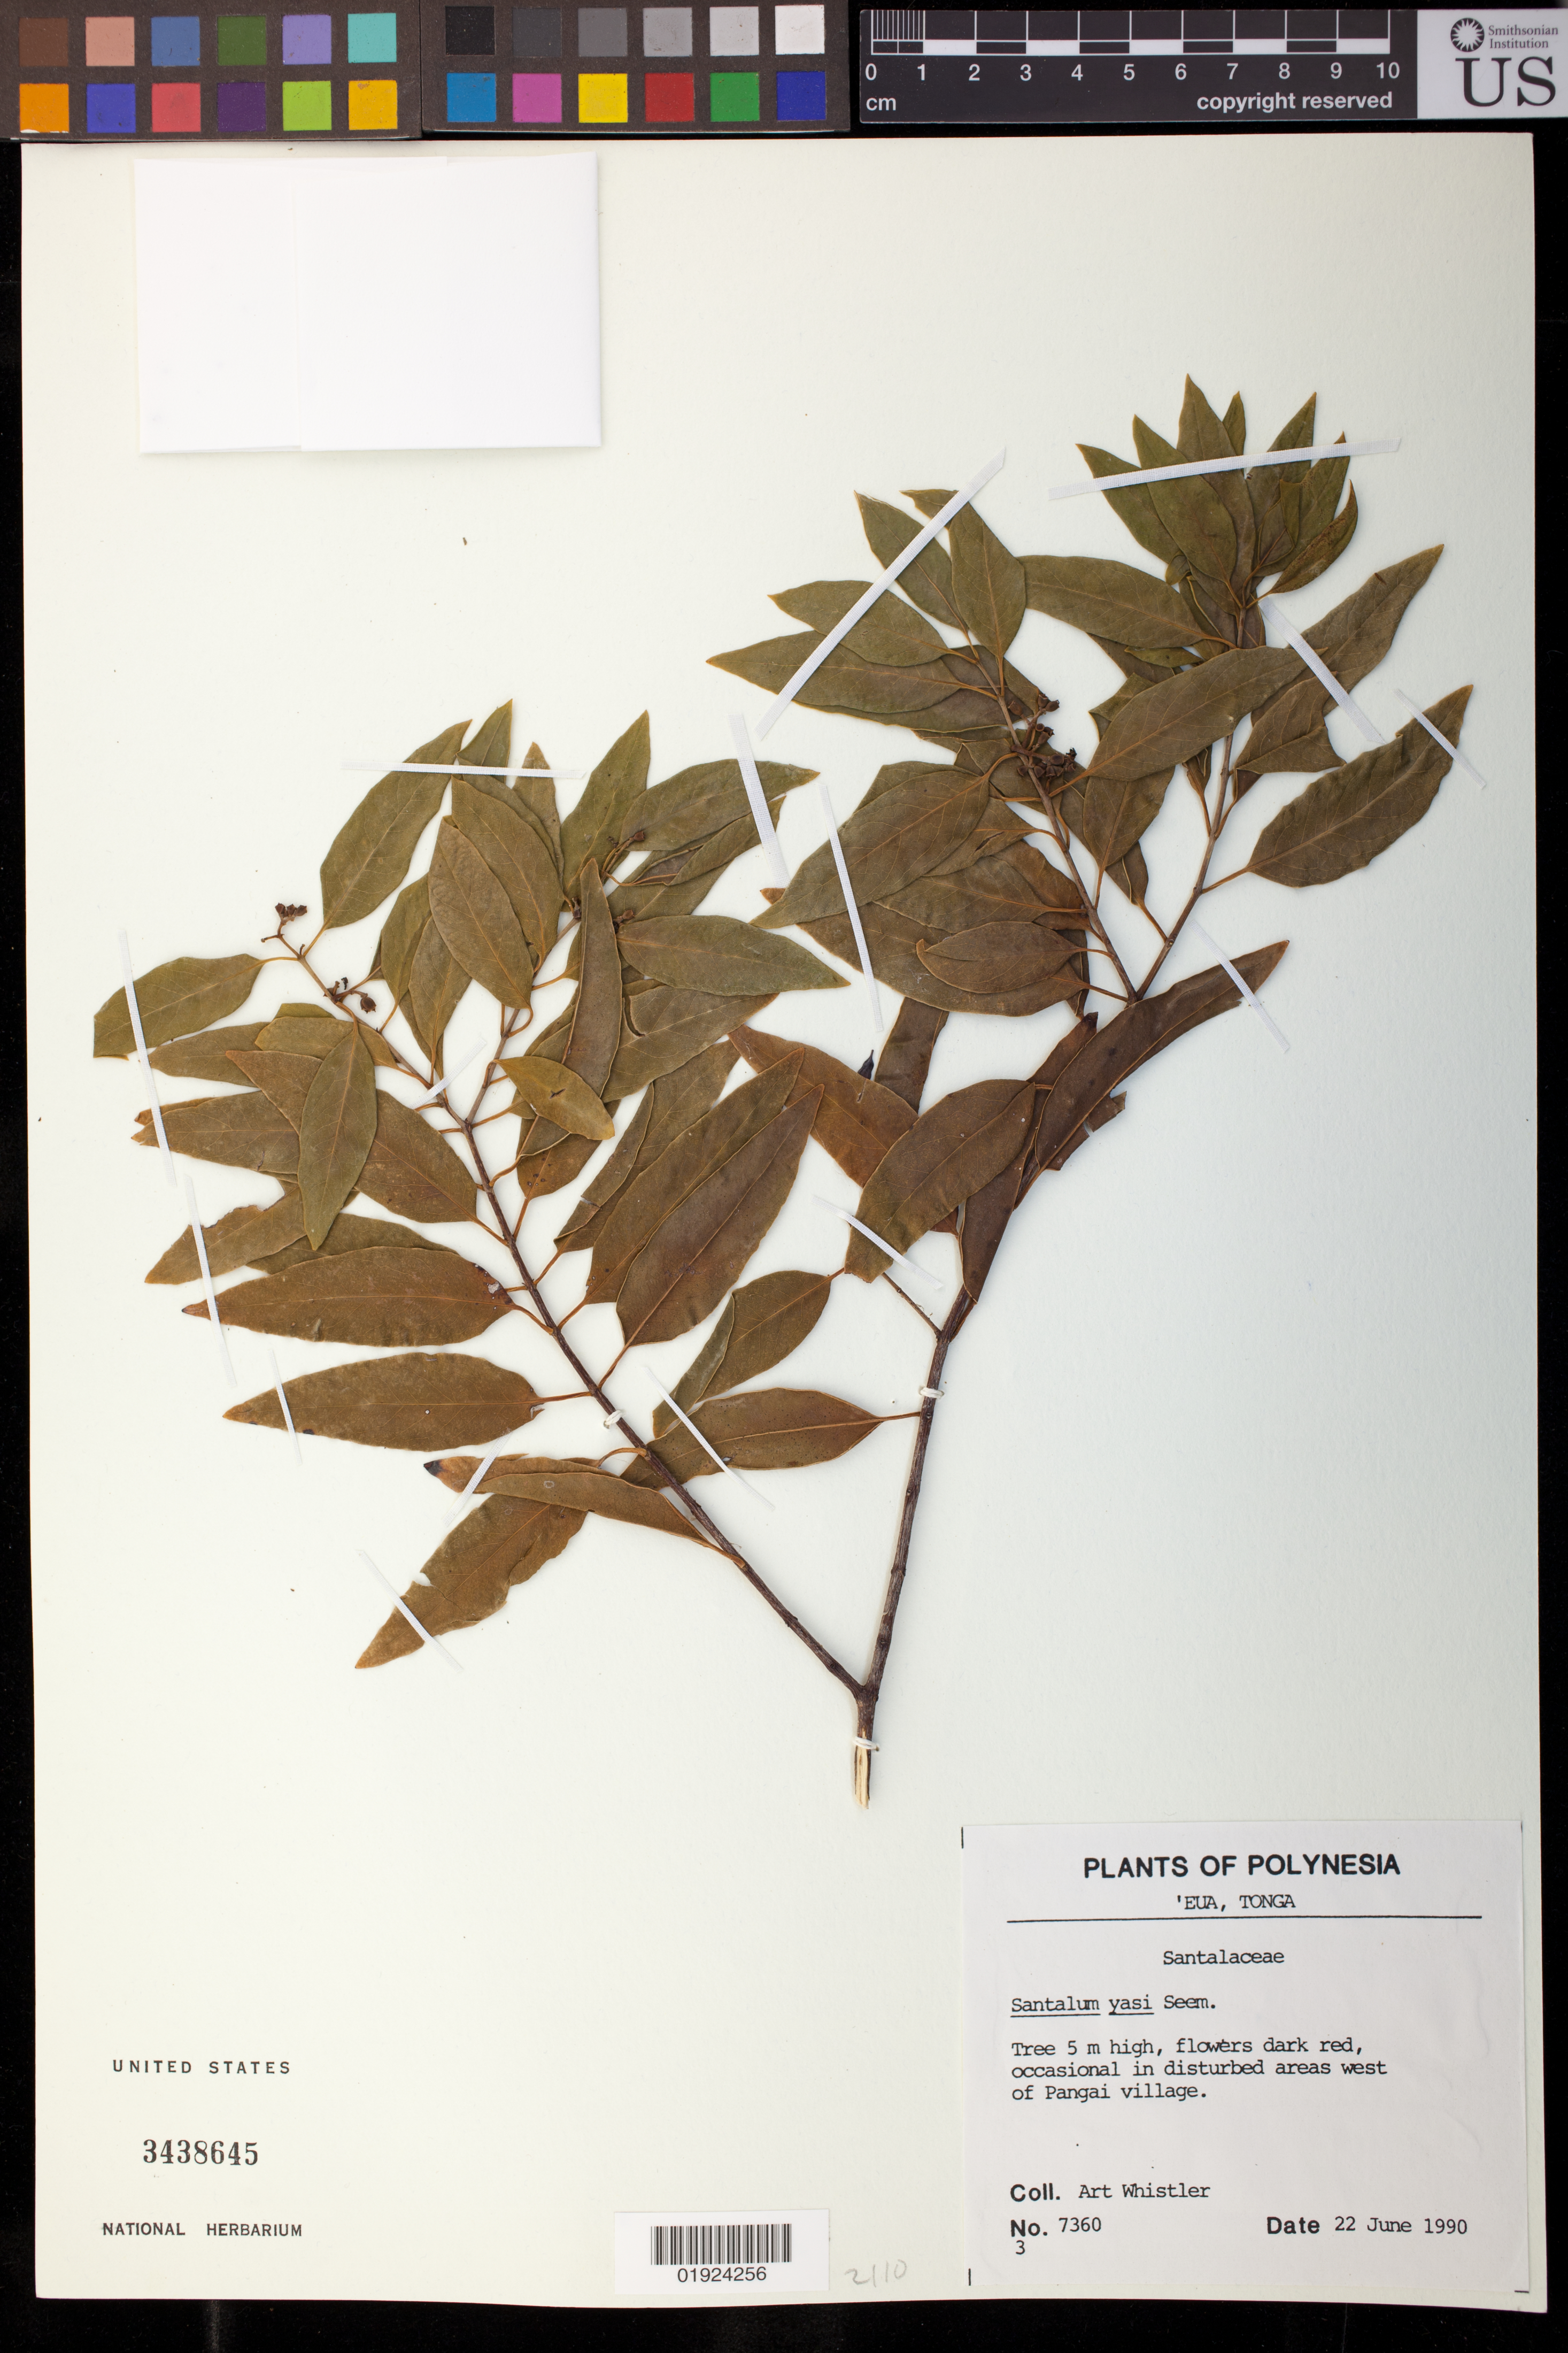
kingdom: Plantae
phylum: Tracheophyta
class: Magnoliopsida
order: Santalales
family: Santalaceae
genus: Santalum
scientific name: Santalum yasi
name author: Seem.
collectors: A. Whistler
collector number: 7360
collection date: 1990-06-22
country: Tonga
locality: West of Pangai village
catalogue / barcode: US 3438645